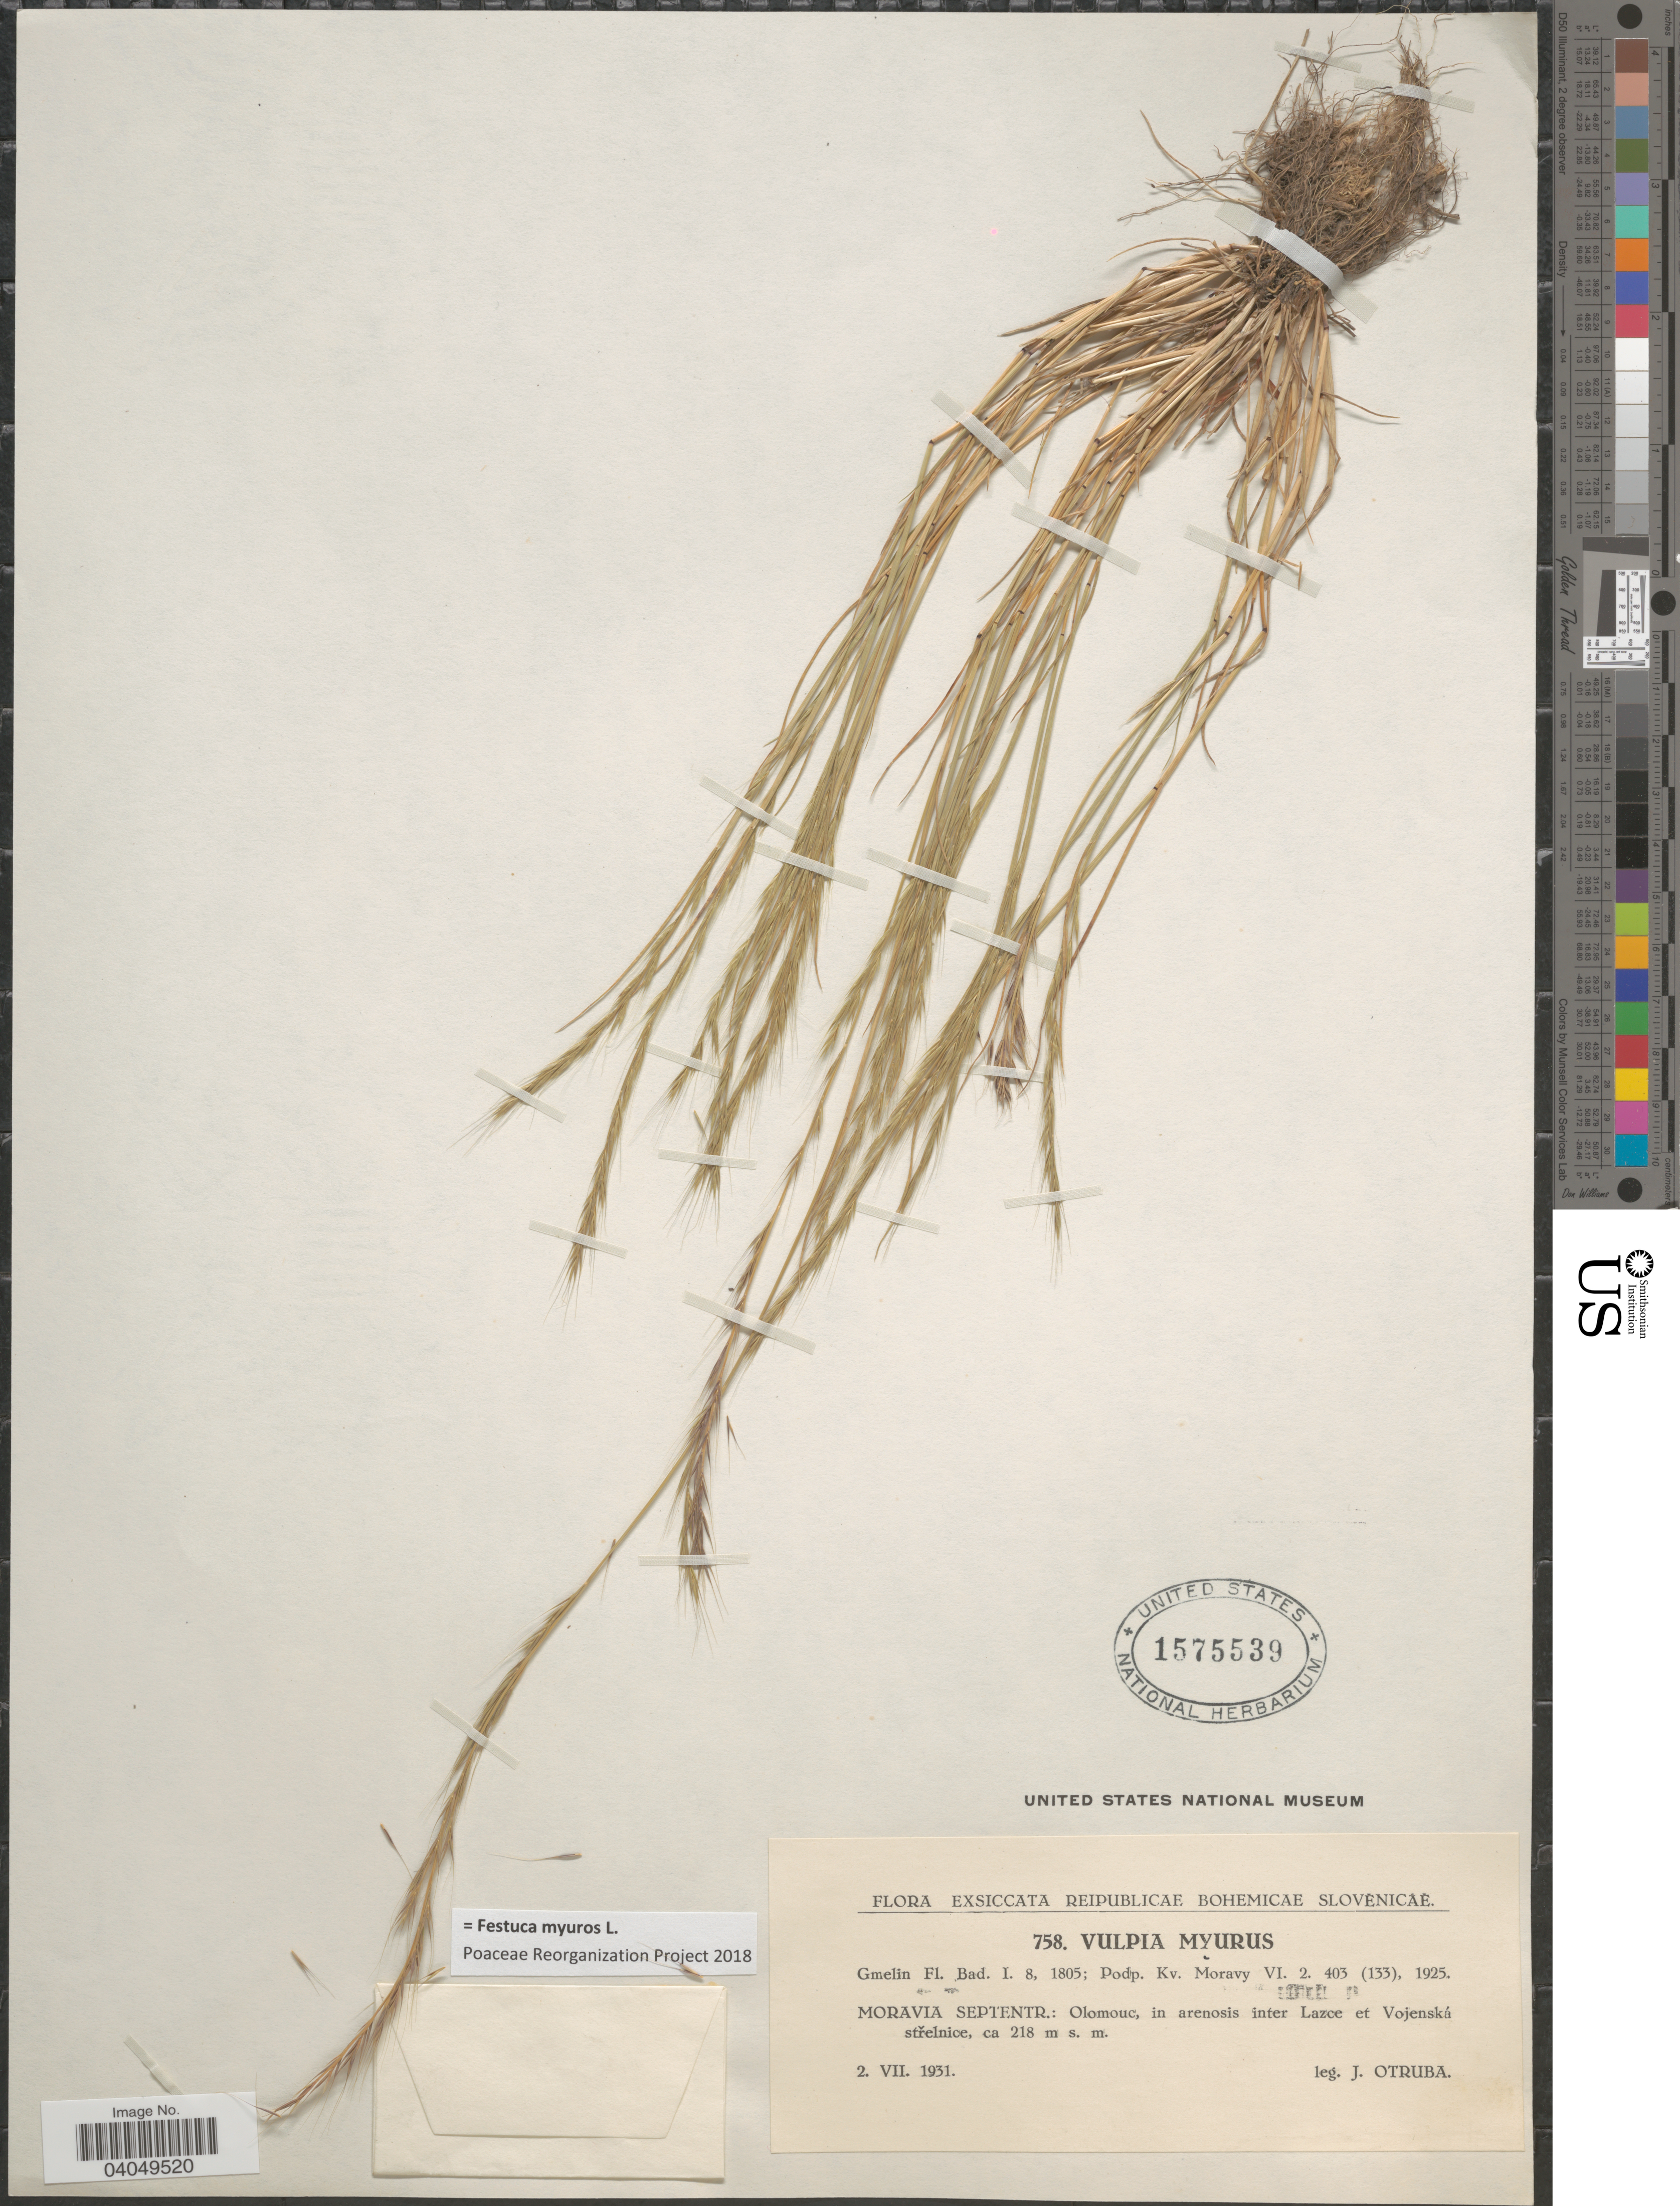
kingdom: Plantae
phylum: Tracheophyta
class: Liliopsida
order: Poales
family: Poaceae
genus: Festuca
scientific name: Festuca myuros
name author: L.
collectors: J. Otruba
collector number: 758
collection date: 1931-07-02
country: Czechia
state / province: Olomouc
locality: Reipublicae Bohemicae Slovenicae. Moravia Septentr.: Olomouc, in arenosis inter Lazce et Vojenská strelnice.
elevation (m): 218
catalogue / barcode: US 1575539